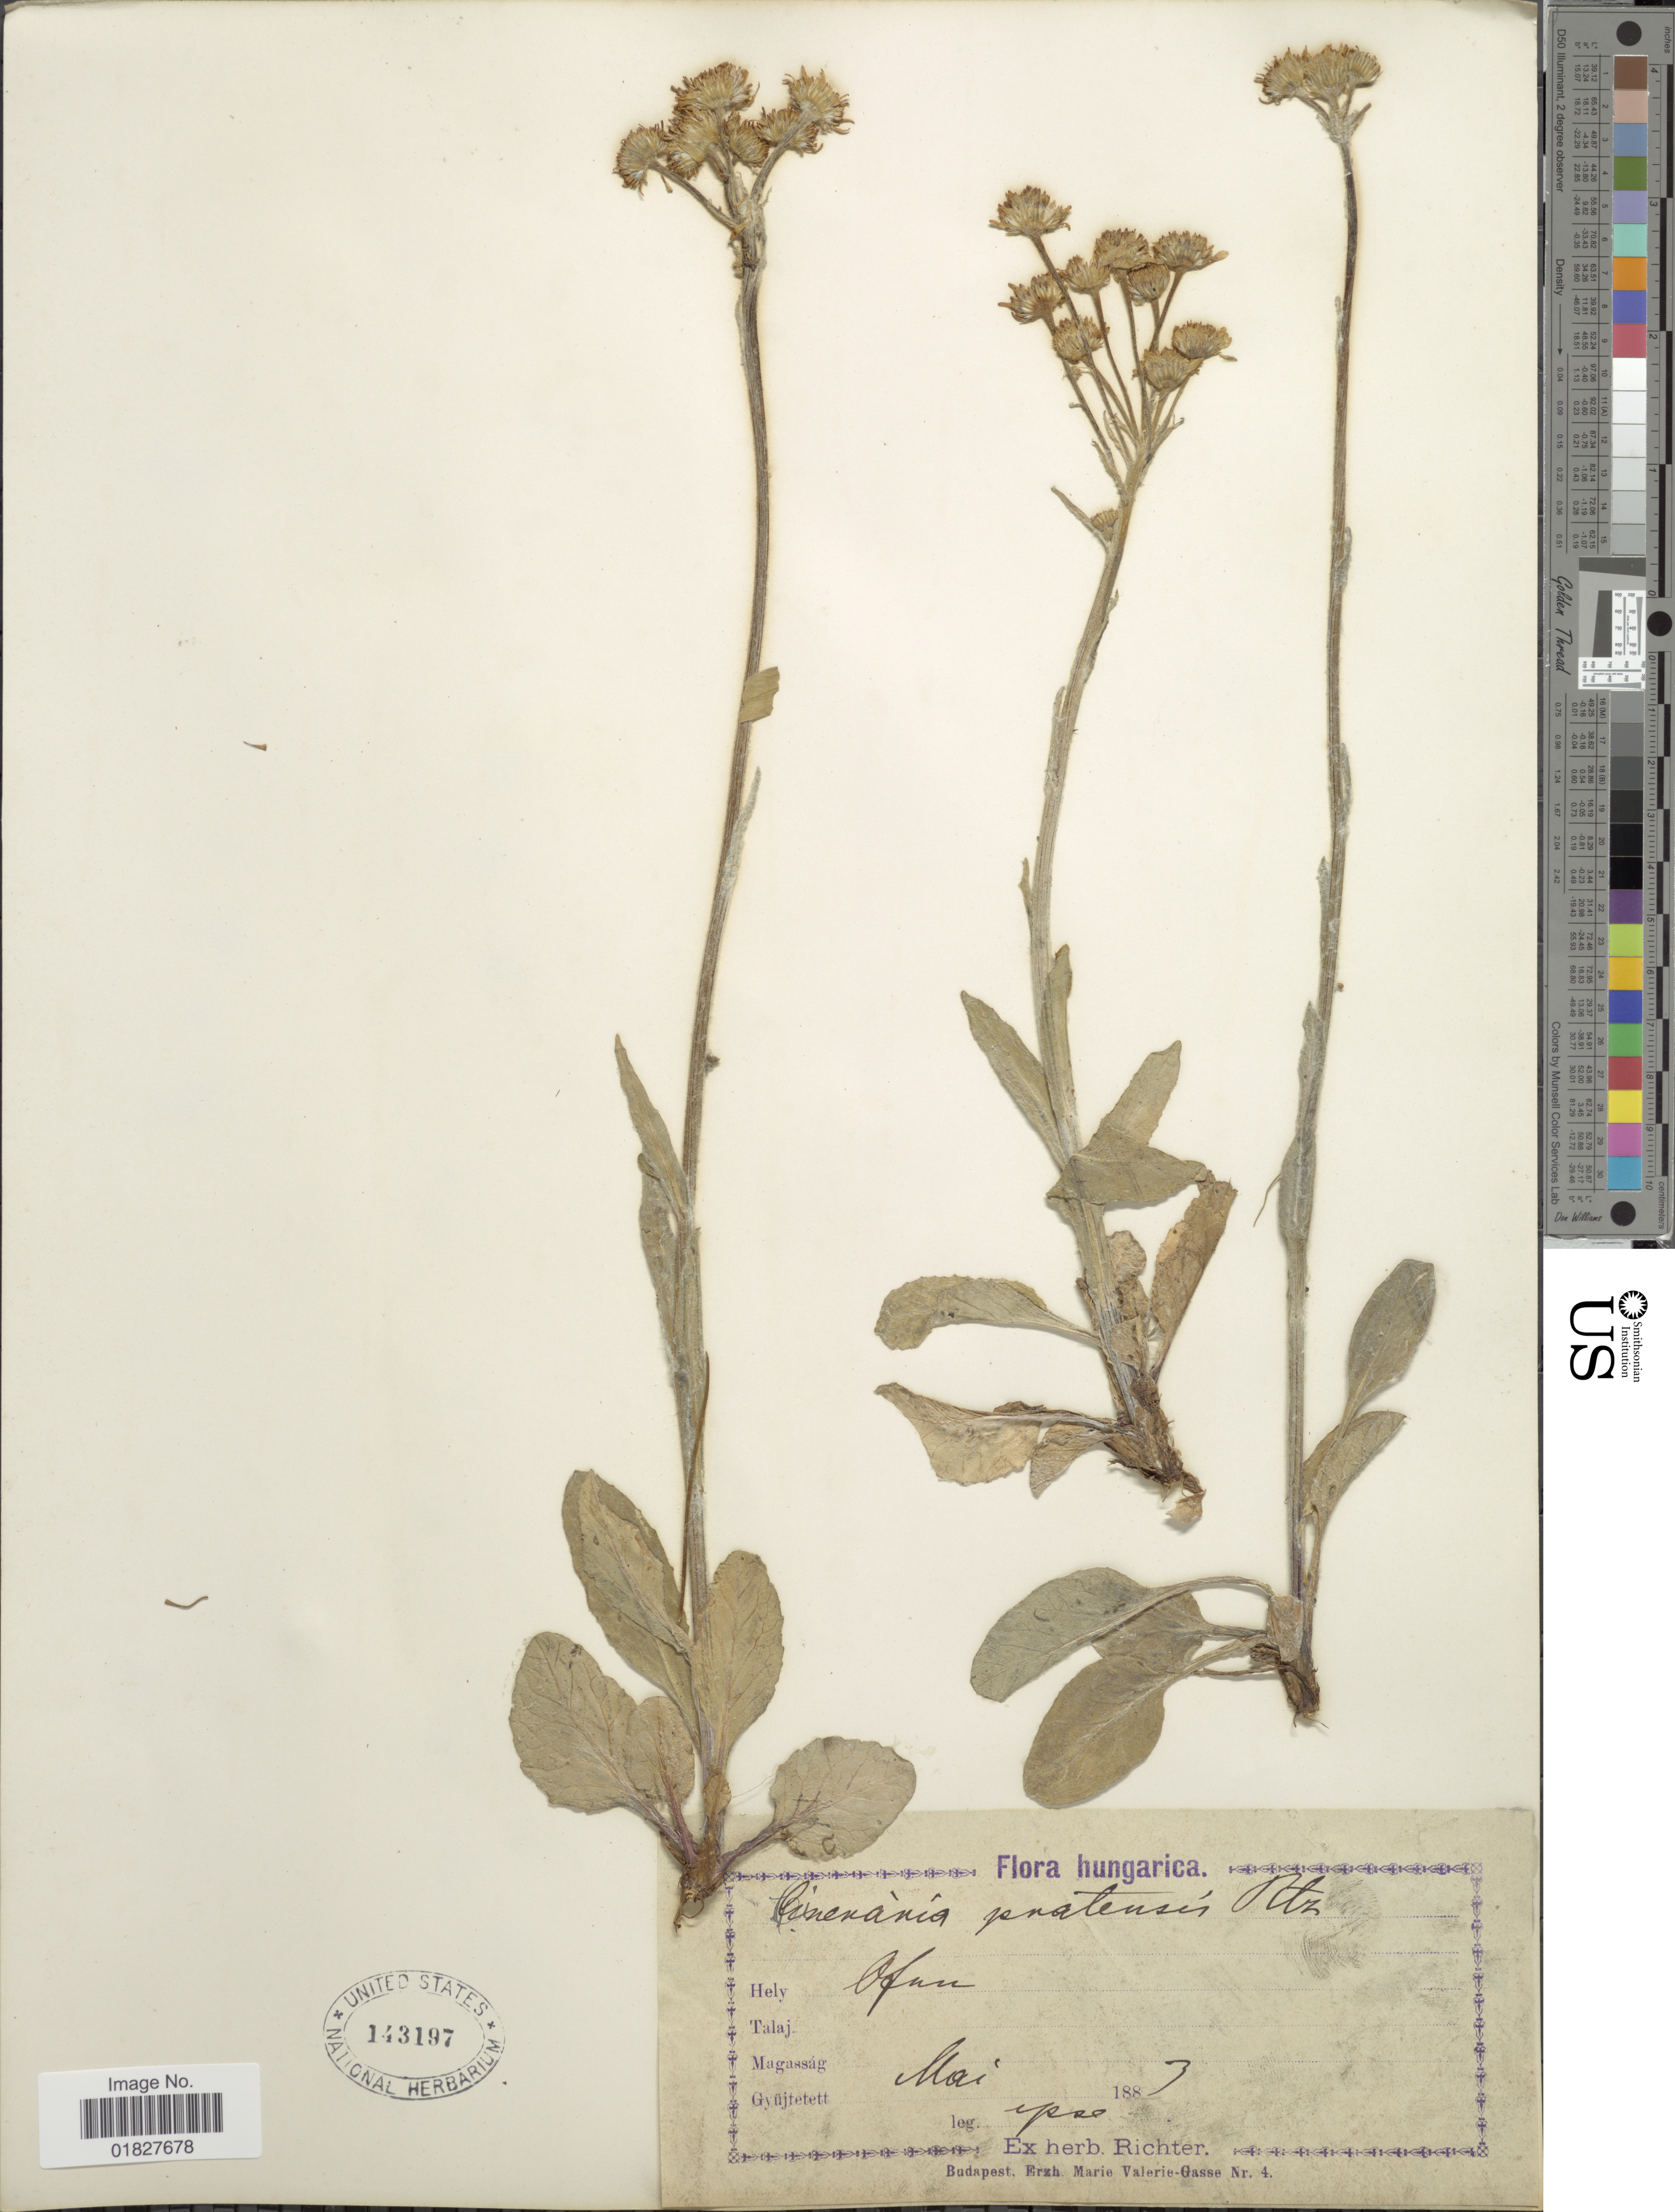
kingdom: Plantae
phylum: Tracheophyta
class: Magnoliopsida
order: Asterales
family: Asteraceae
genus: Cineraria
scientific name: Cineraria pratensis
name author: Rchb.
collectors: -. Ipse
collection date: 1887-05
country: Hungary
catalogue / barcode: US 143197